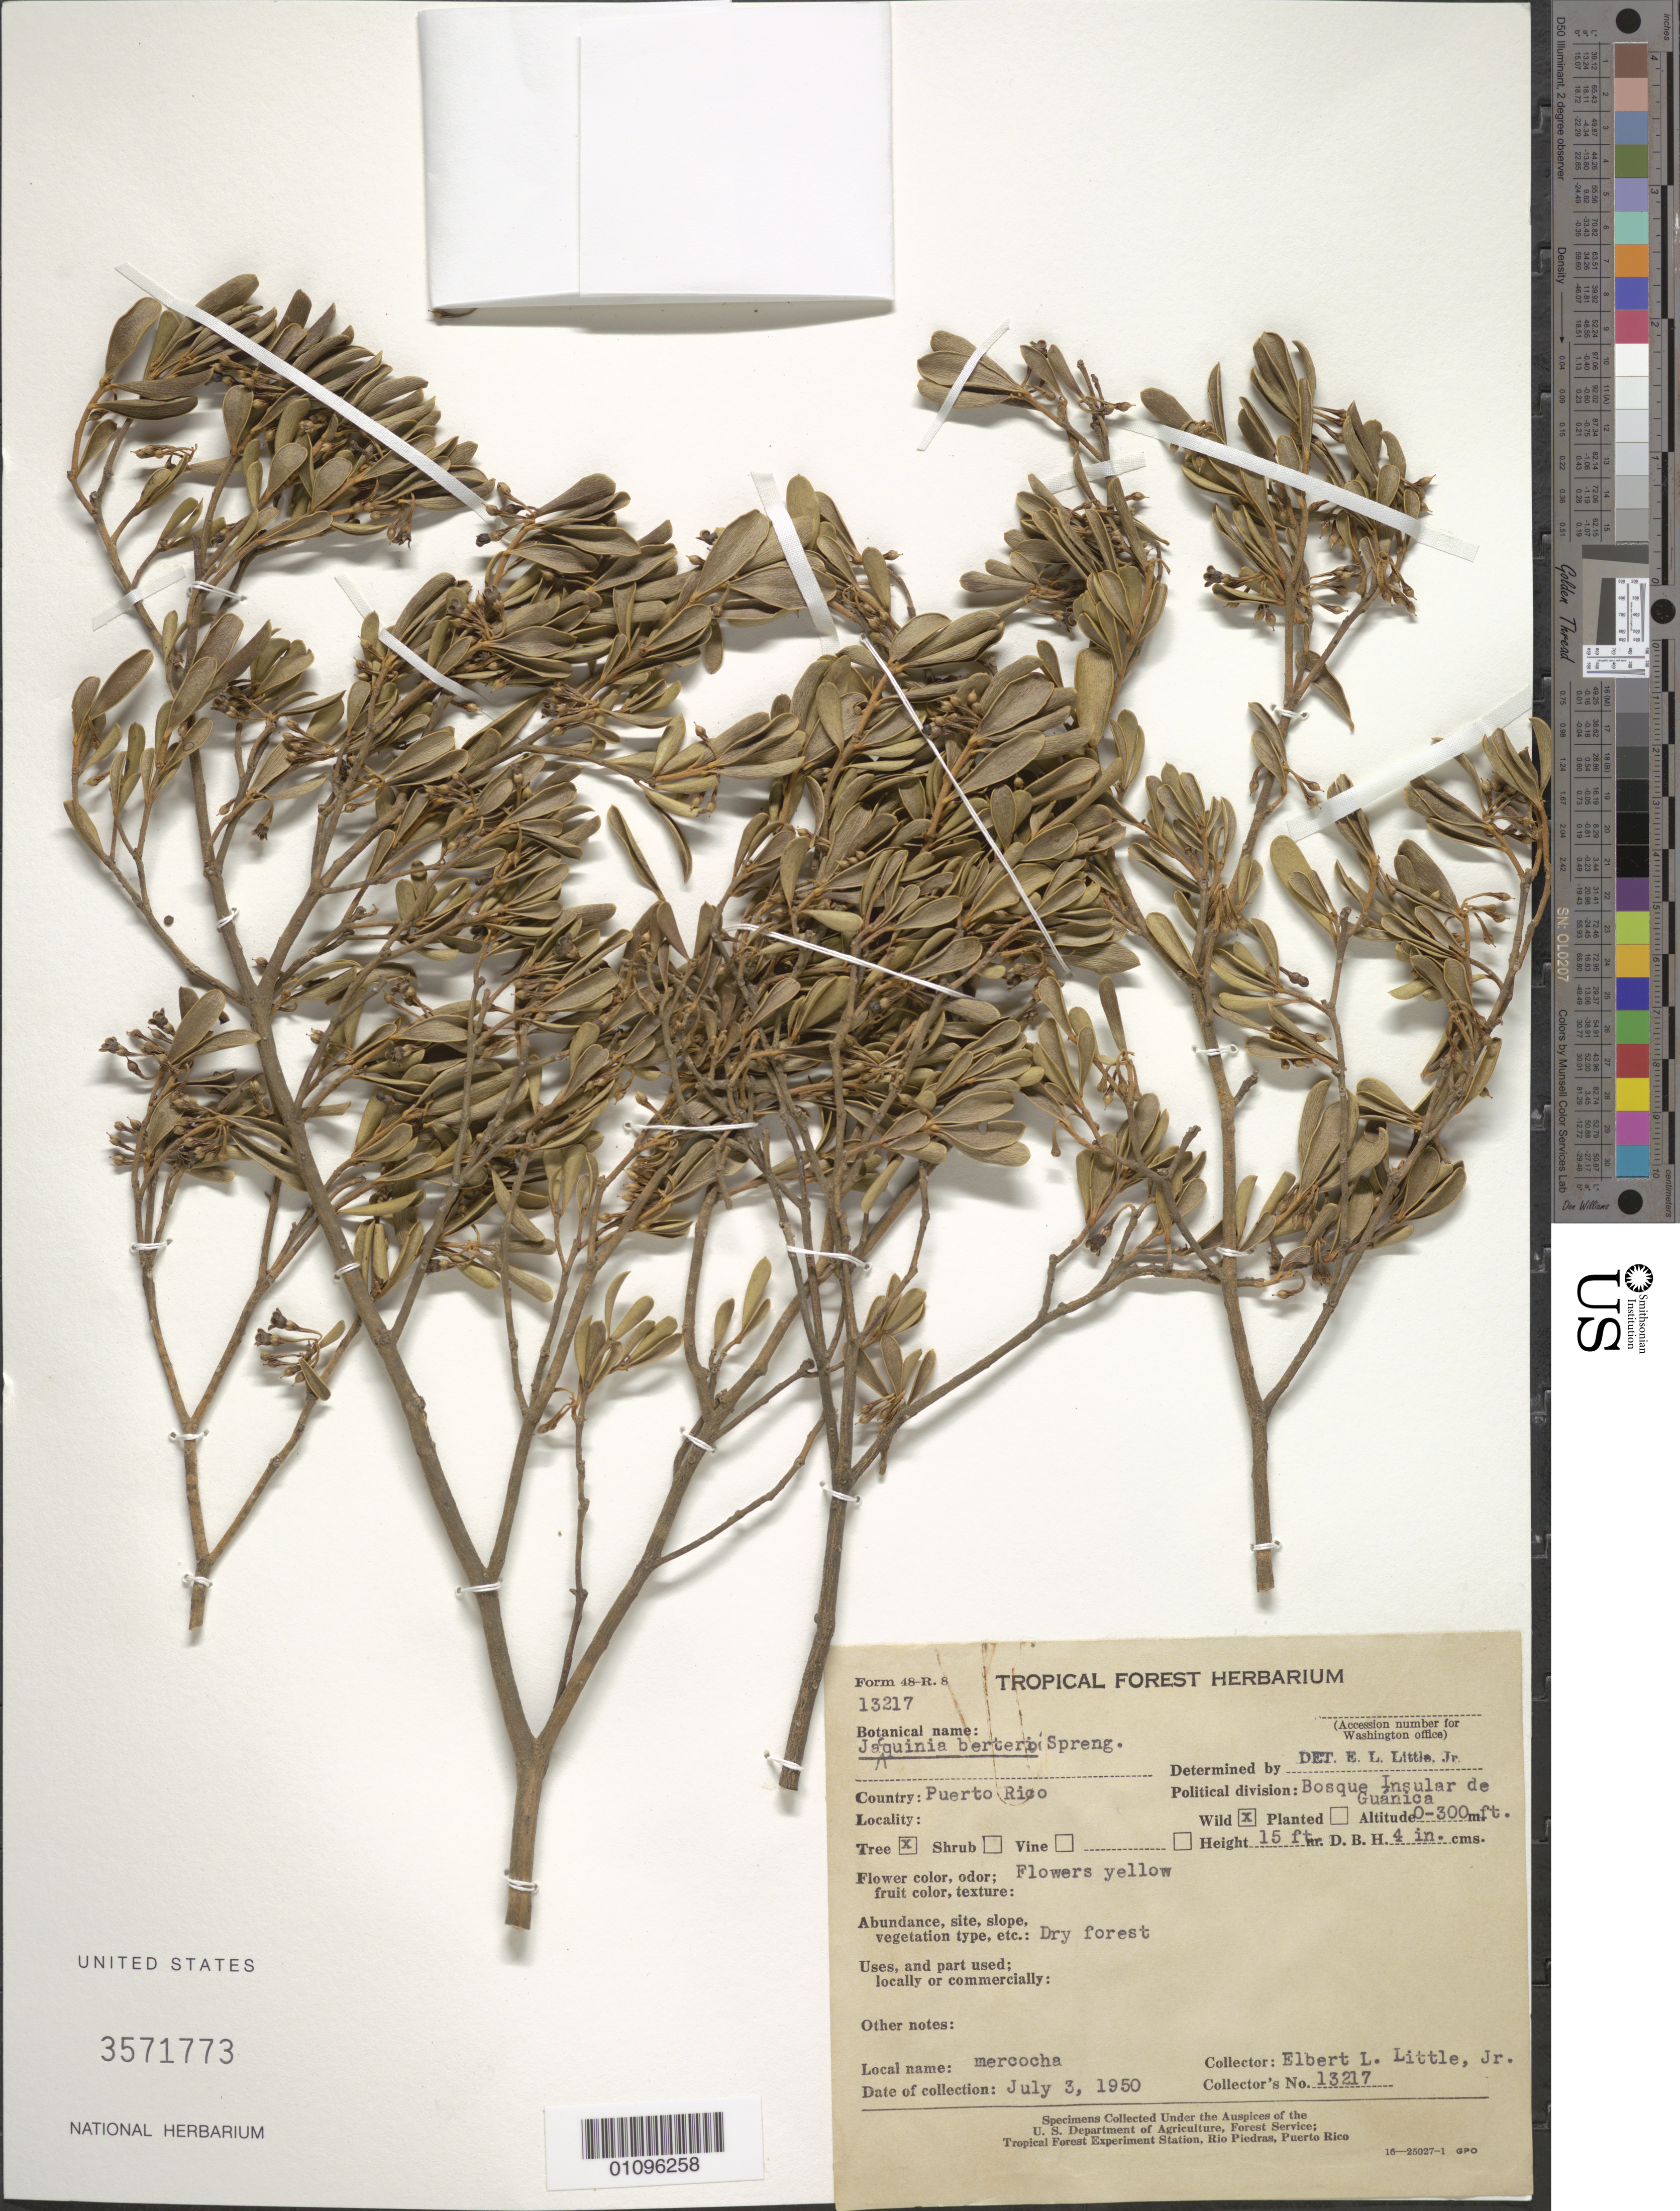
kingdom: Plantae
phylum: Tracheophyta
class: Magnoliopsida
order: Ericales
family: Primulaceae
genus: Jacquinia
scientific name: Jacquinia berteroi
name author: Spreng.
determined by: Little, Elbert L., Jr., (FSSR), United States Department of Agriculture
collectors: E. L. Little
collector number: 13217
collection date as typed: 03 Jul 1950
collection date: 1950-07-03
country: Puerto Rico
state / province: Guánica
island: Puerto Rico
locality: Bosque Insular de Guánica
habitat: Dry forest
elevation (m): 0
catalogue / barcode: US 3571773